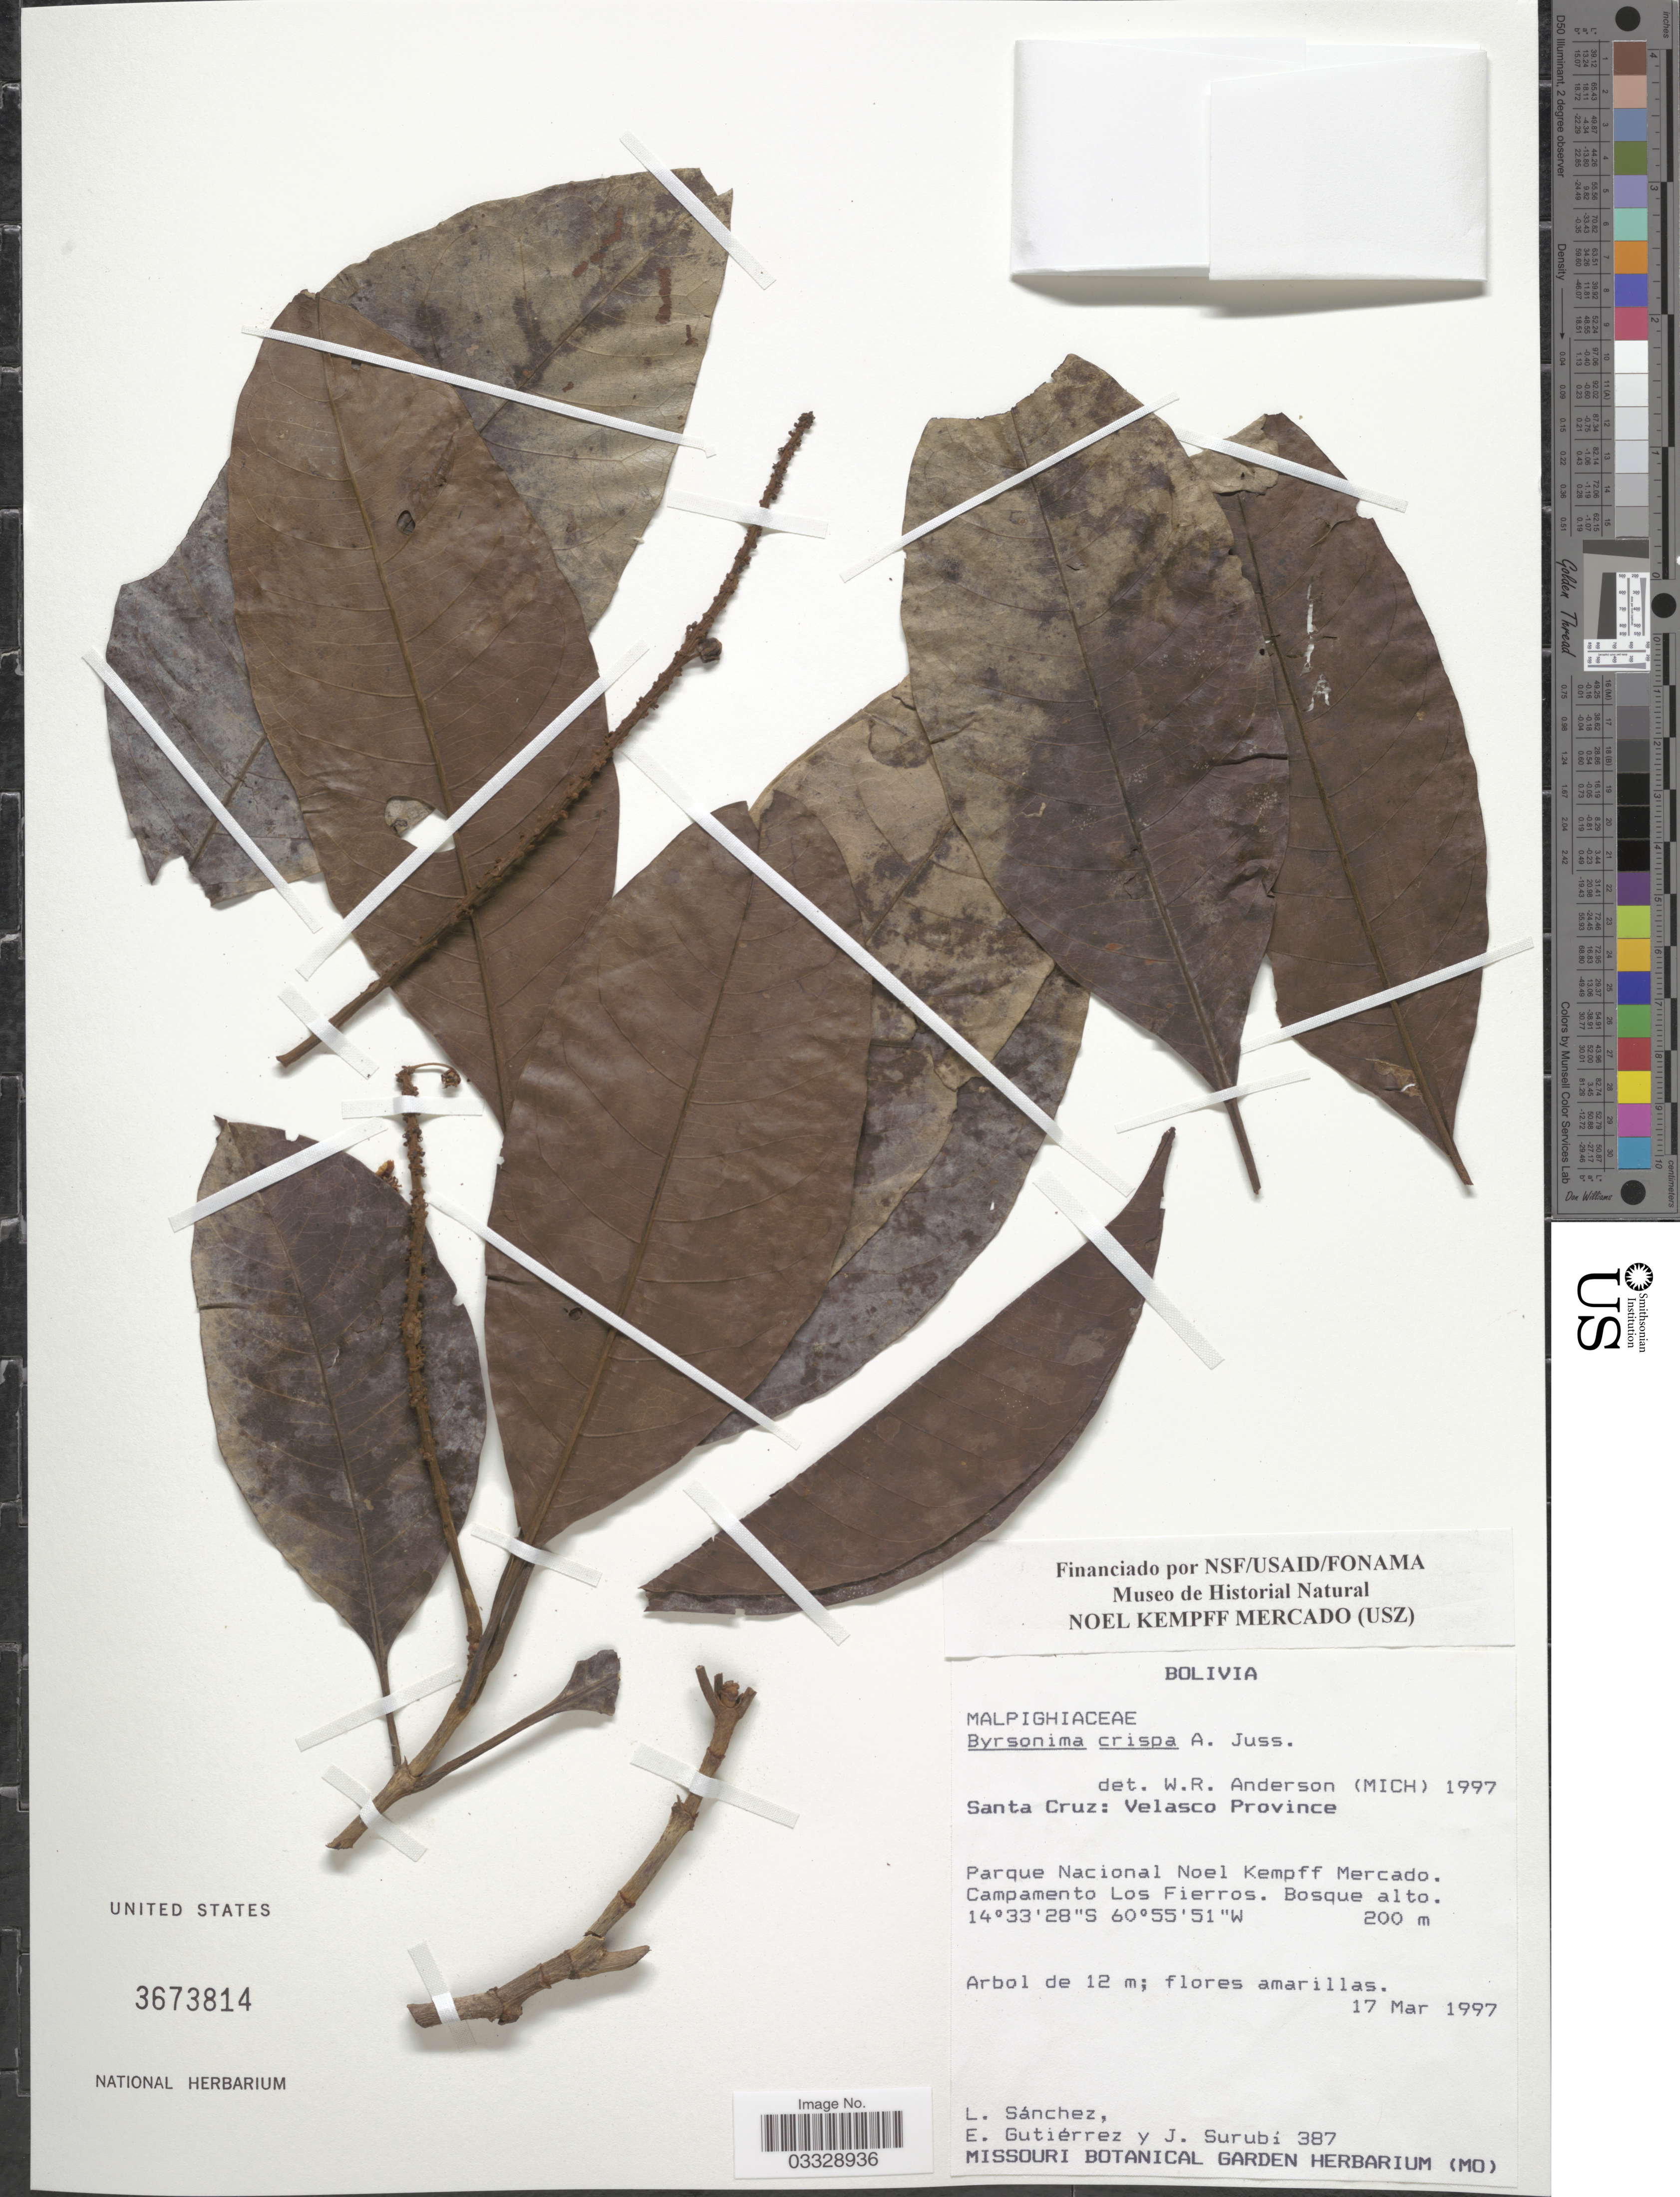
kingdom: Plantae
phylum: Tracheophyta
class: Magnoliopsida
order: Malpighiales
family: Malpighiaceae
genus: Byrsonima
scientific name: Byrsonima crispa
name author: A. Juss.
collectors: L. Sanchez, E. Gutiérrez & J. Surubí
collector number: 387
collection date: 1997-03-17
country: Bolivia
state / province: Santa Cruz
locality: Velasco Province. Parque Nacional Noel Kempff Mercado. Campamento Los Fierros.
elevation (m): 200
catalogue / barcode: US 3673814